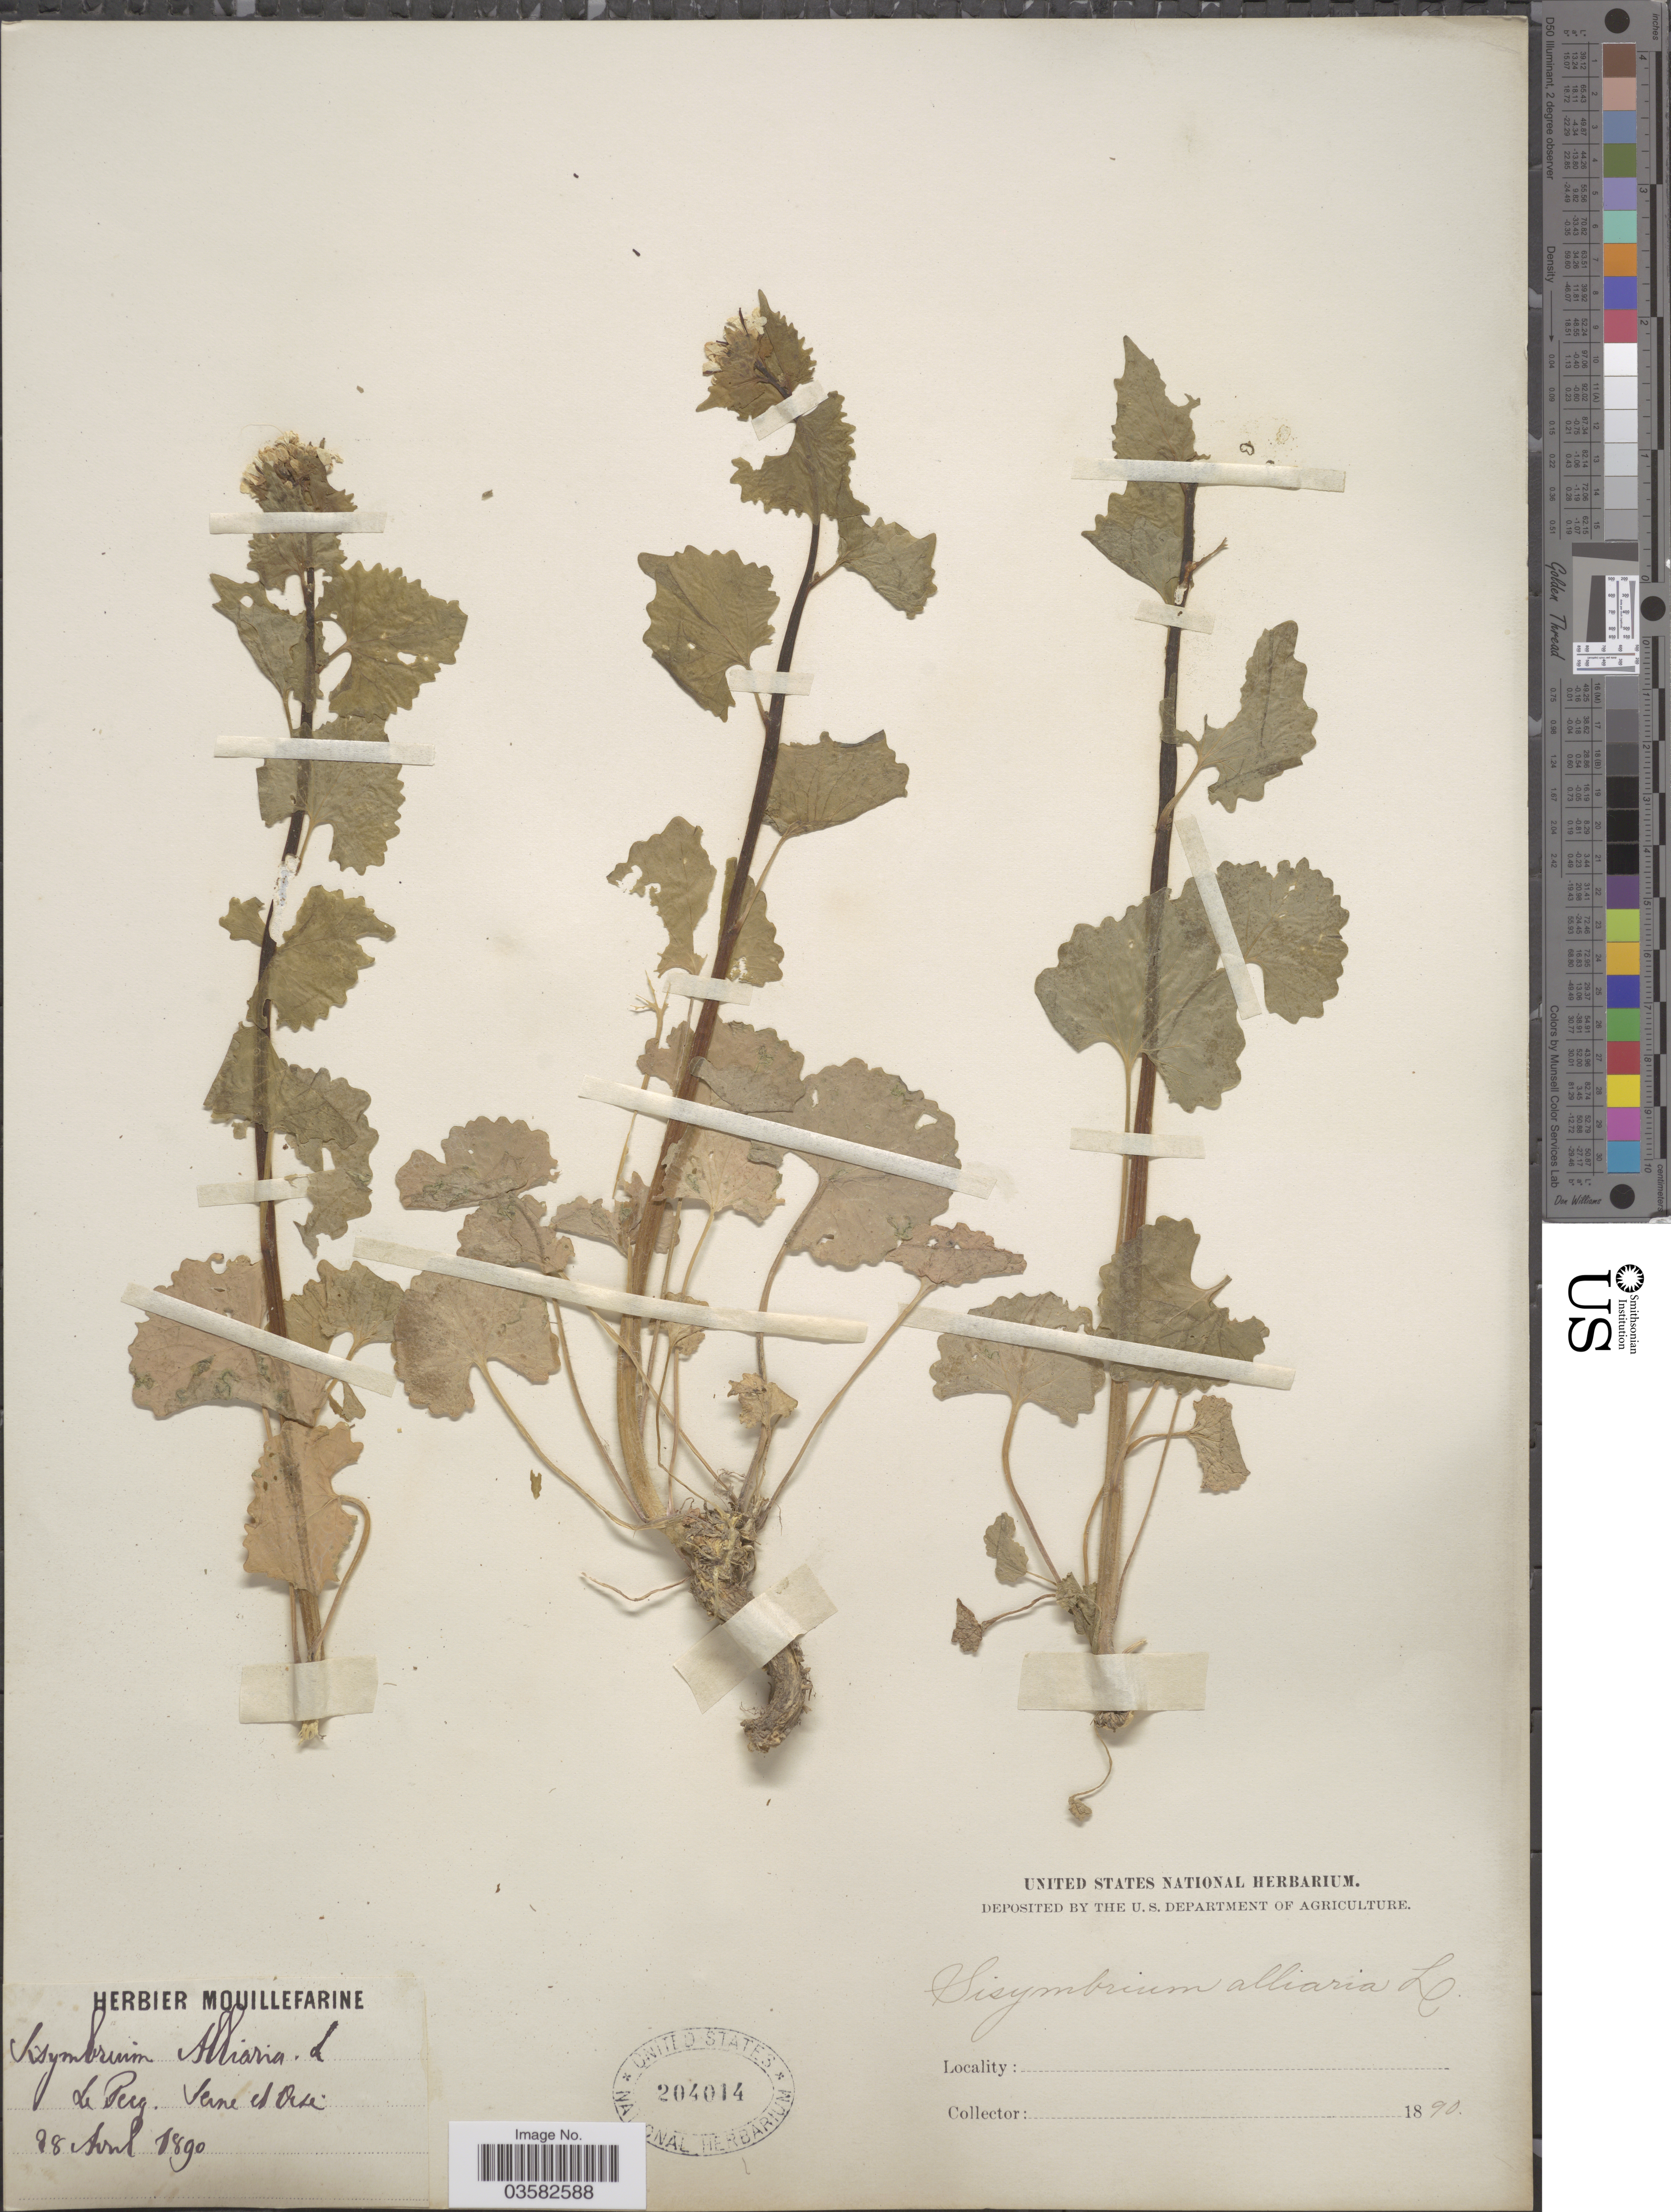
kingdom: Plantae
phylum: Tracheophyta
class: Magnoliopsida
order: Brassicales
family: Brassicaceae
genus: Alliaria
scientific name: Alliaria officinalis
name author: Andrz. ex DC.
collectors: ex herb. Mouillefarine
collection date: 1890-04-28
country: France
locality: Le Perg. Seine et Oise.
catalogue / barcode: US 204014